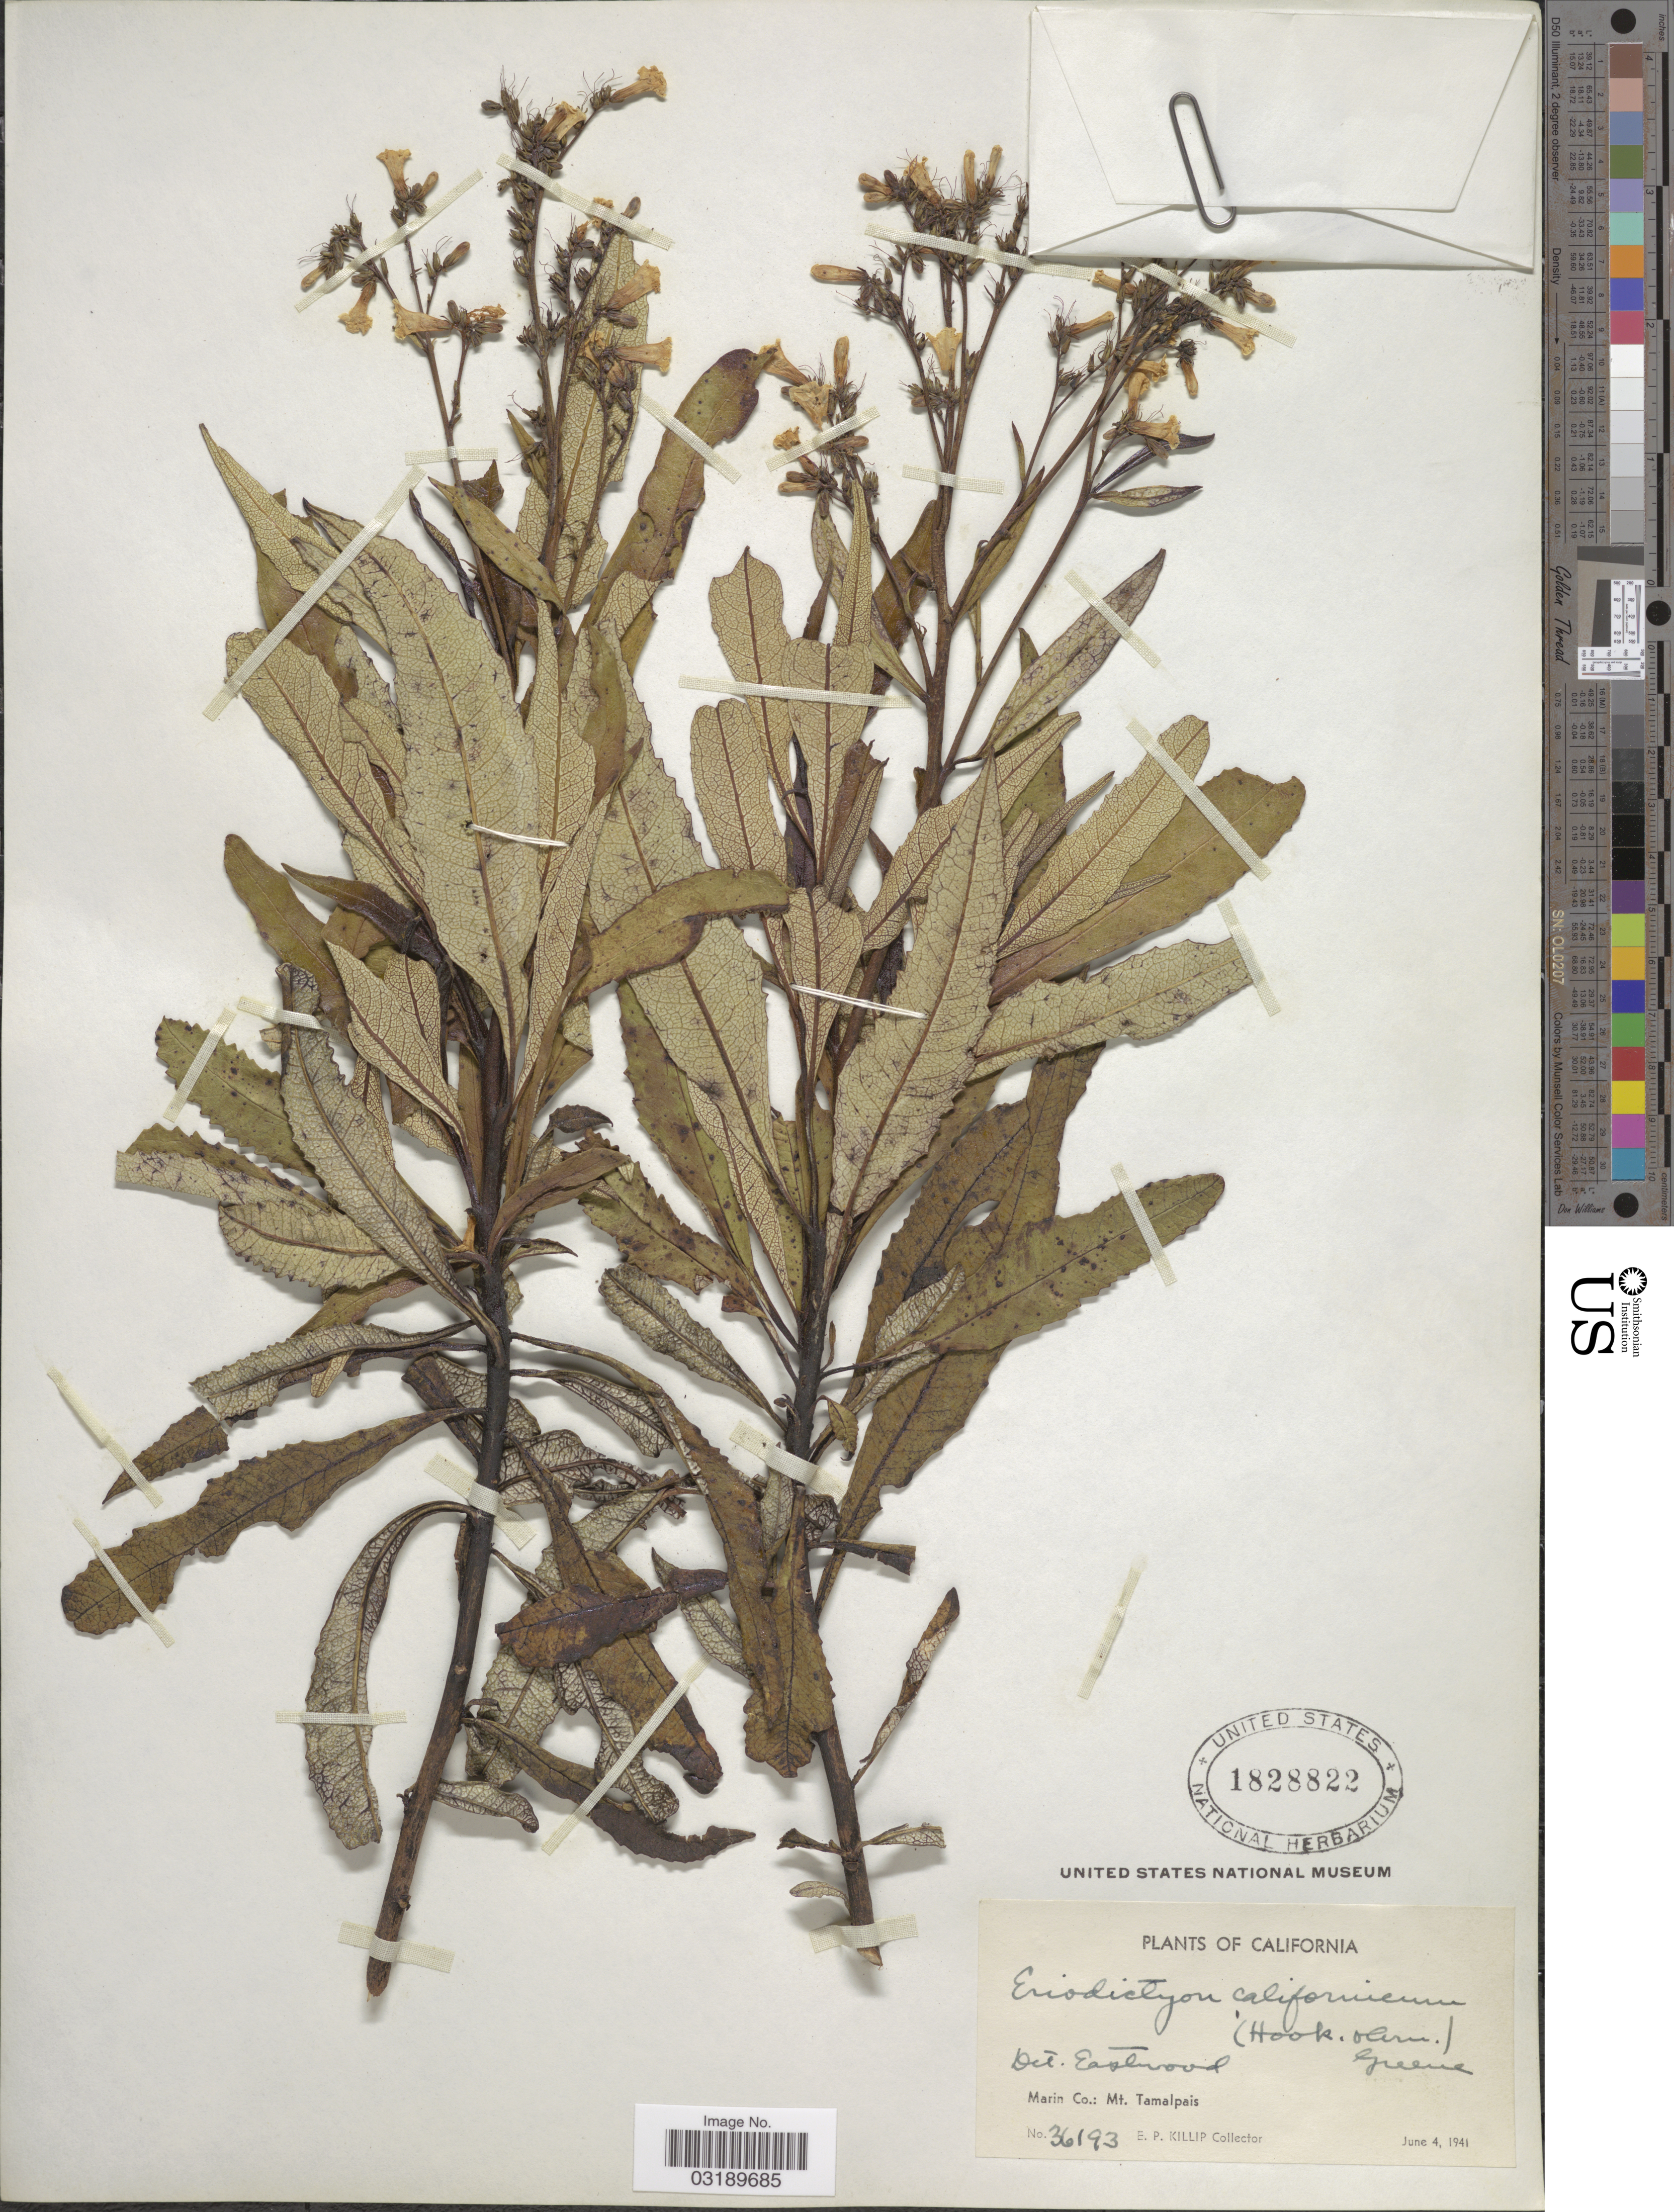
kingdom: Plantae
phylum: Tracheophyta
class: Magnoliopsida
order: Boraginales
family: Namaceae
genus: Eriodictyon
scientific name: Eriodictyon californicum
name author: (Hook. & Arn.) Torr.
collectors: E. P. Killip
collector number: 36193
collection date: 1941-06-04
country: United States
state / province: California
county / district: Marin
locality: Marin Co.: Mt. Tamalpais.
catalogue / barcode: US 1828822